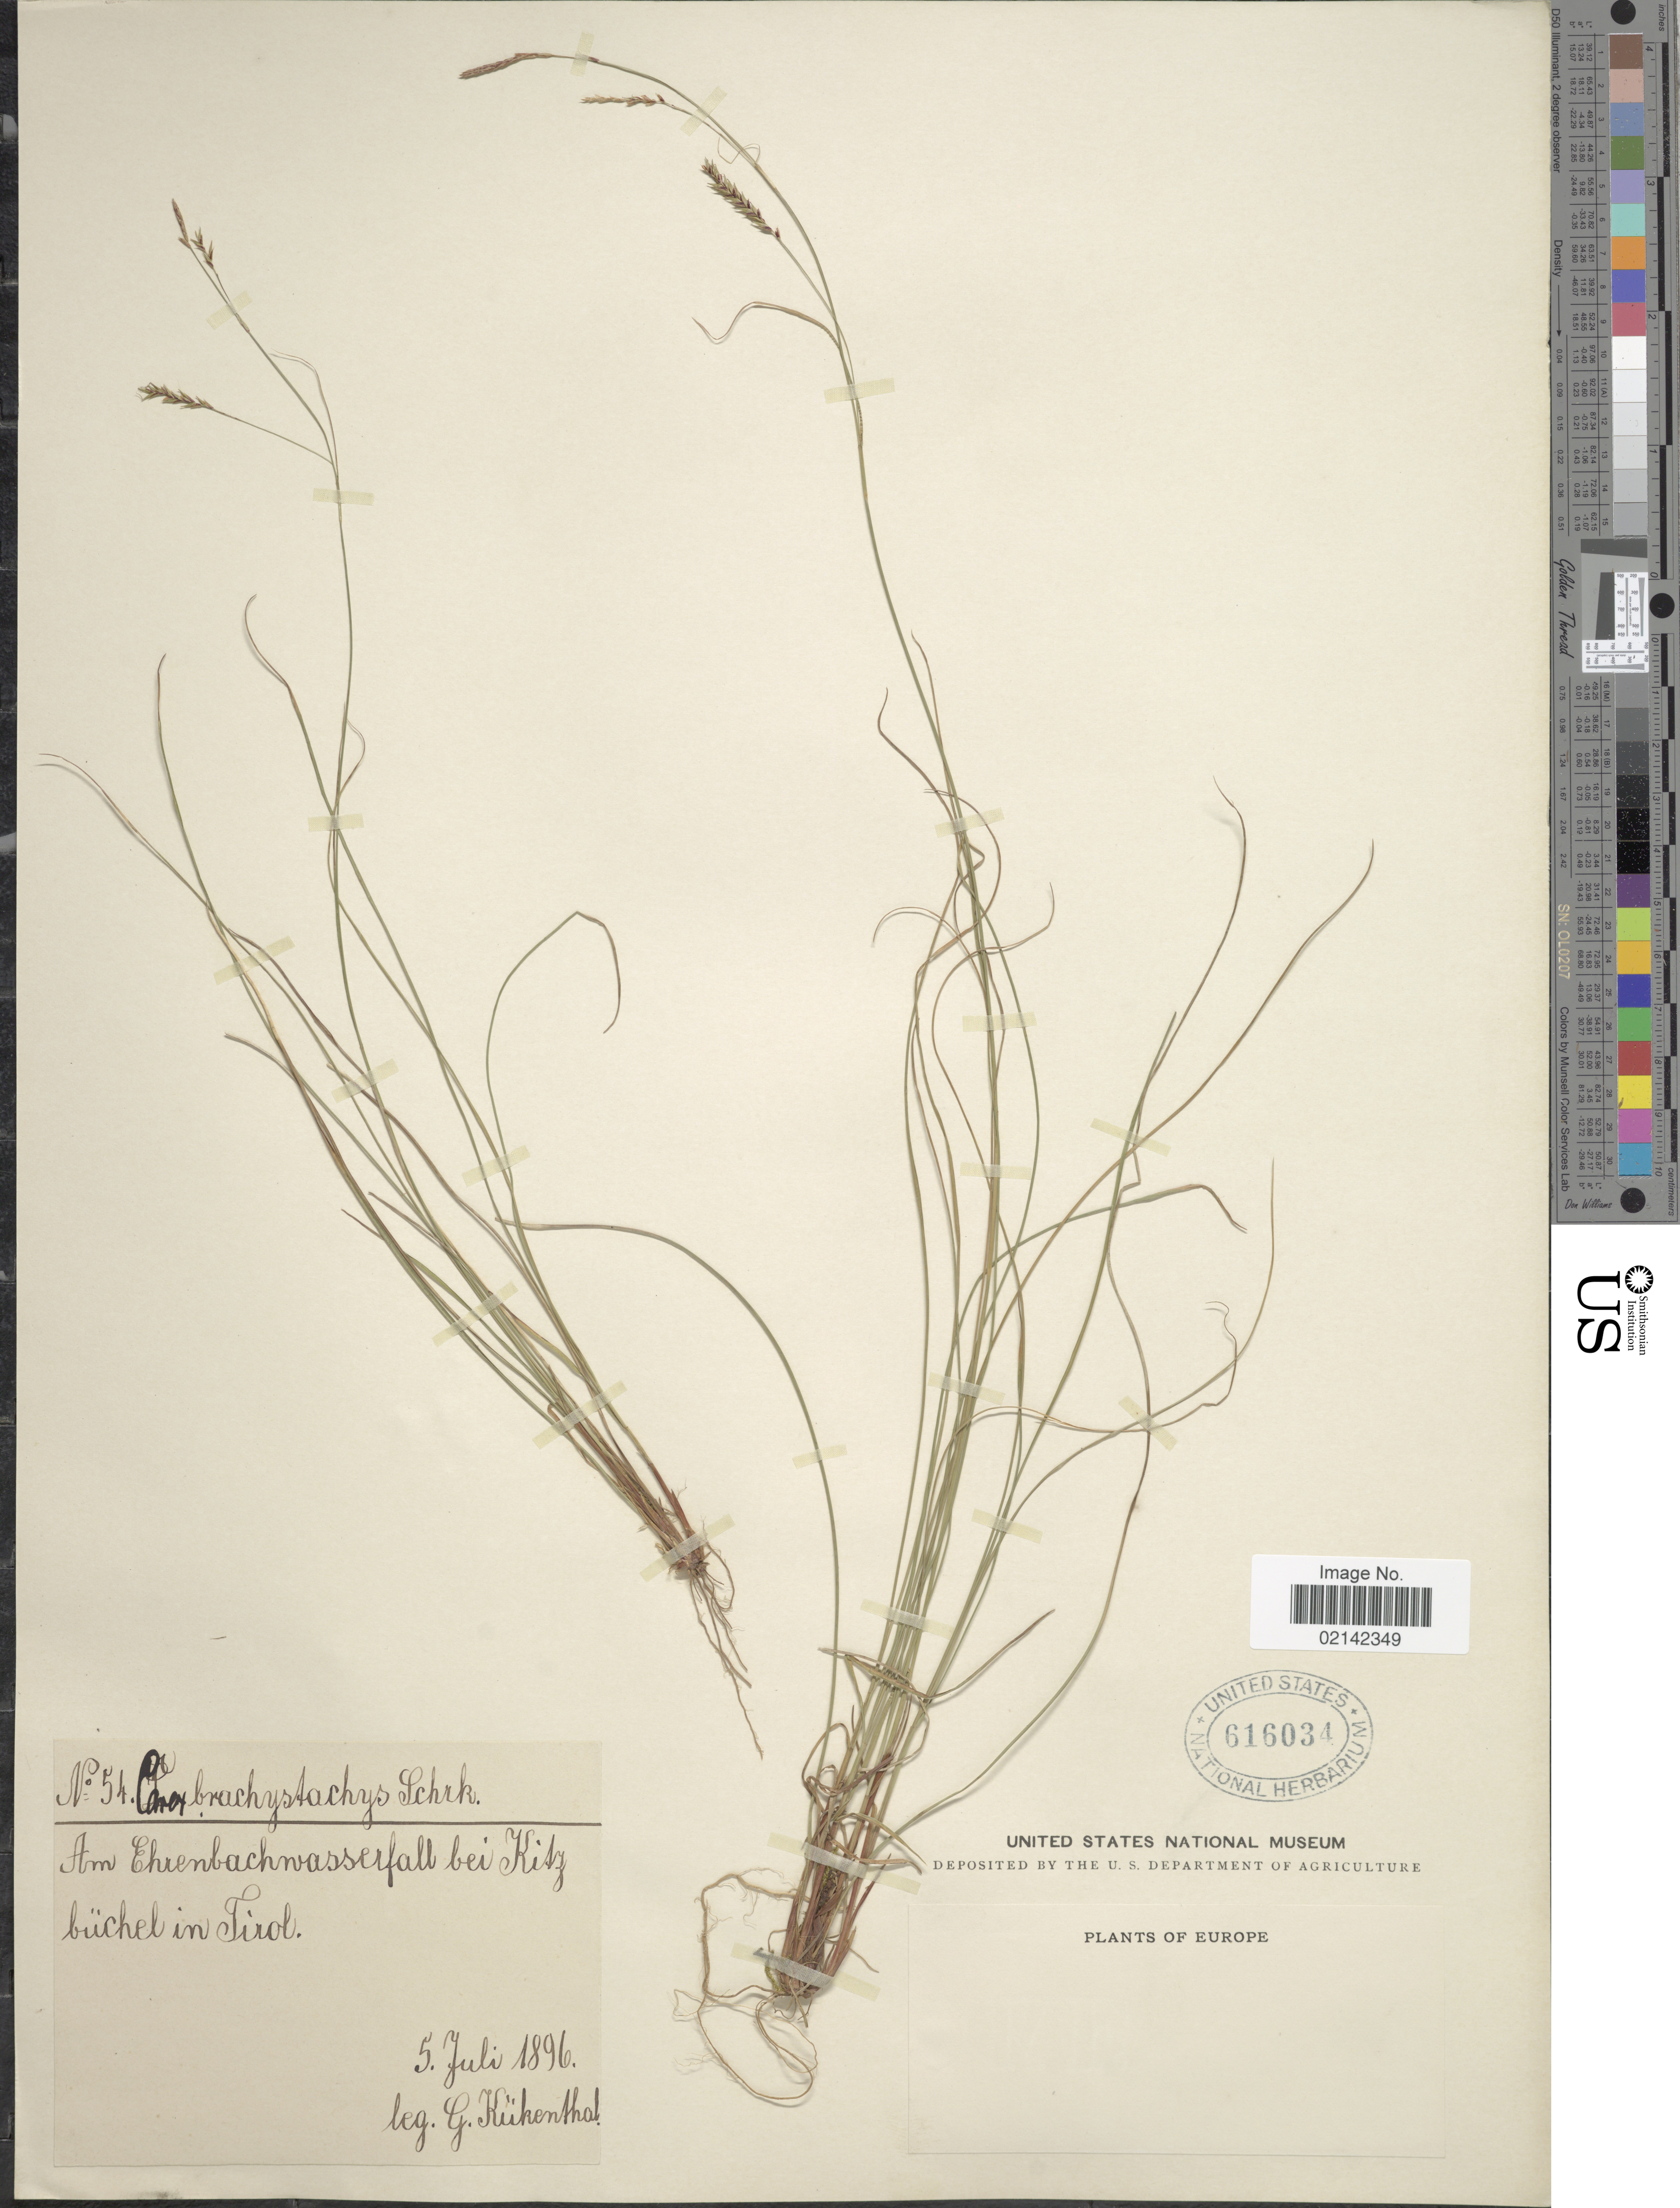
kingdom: Plantae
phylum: Tracheophyta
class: Liliopsida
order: Poales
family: Cyperaceae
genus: Carex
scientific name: Carex brachystachys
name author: Schrank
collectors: G. Kükenthal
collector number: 54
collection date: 1896-07-05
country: Austria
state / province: Tirol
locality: Am Ehrenbach wasserfalt bei Kitz büchel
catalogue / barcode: US 616034